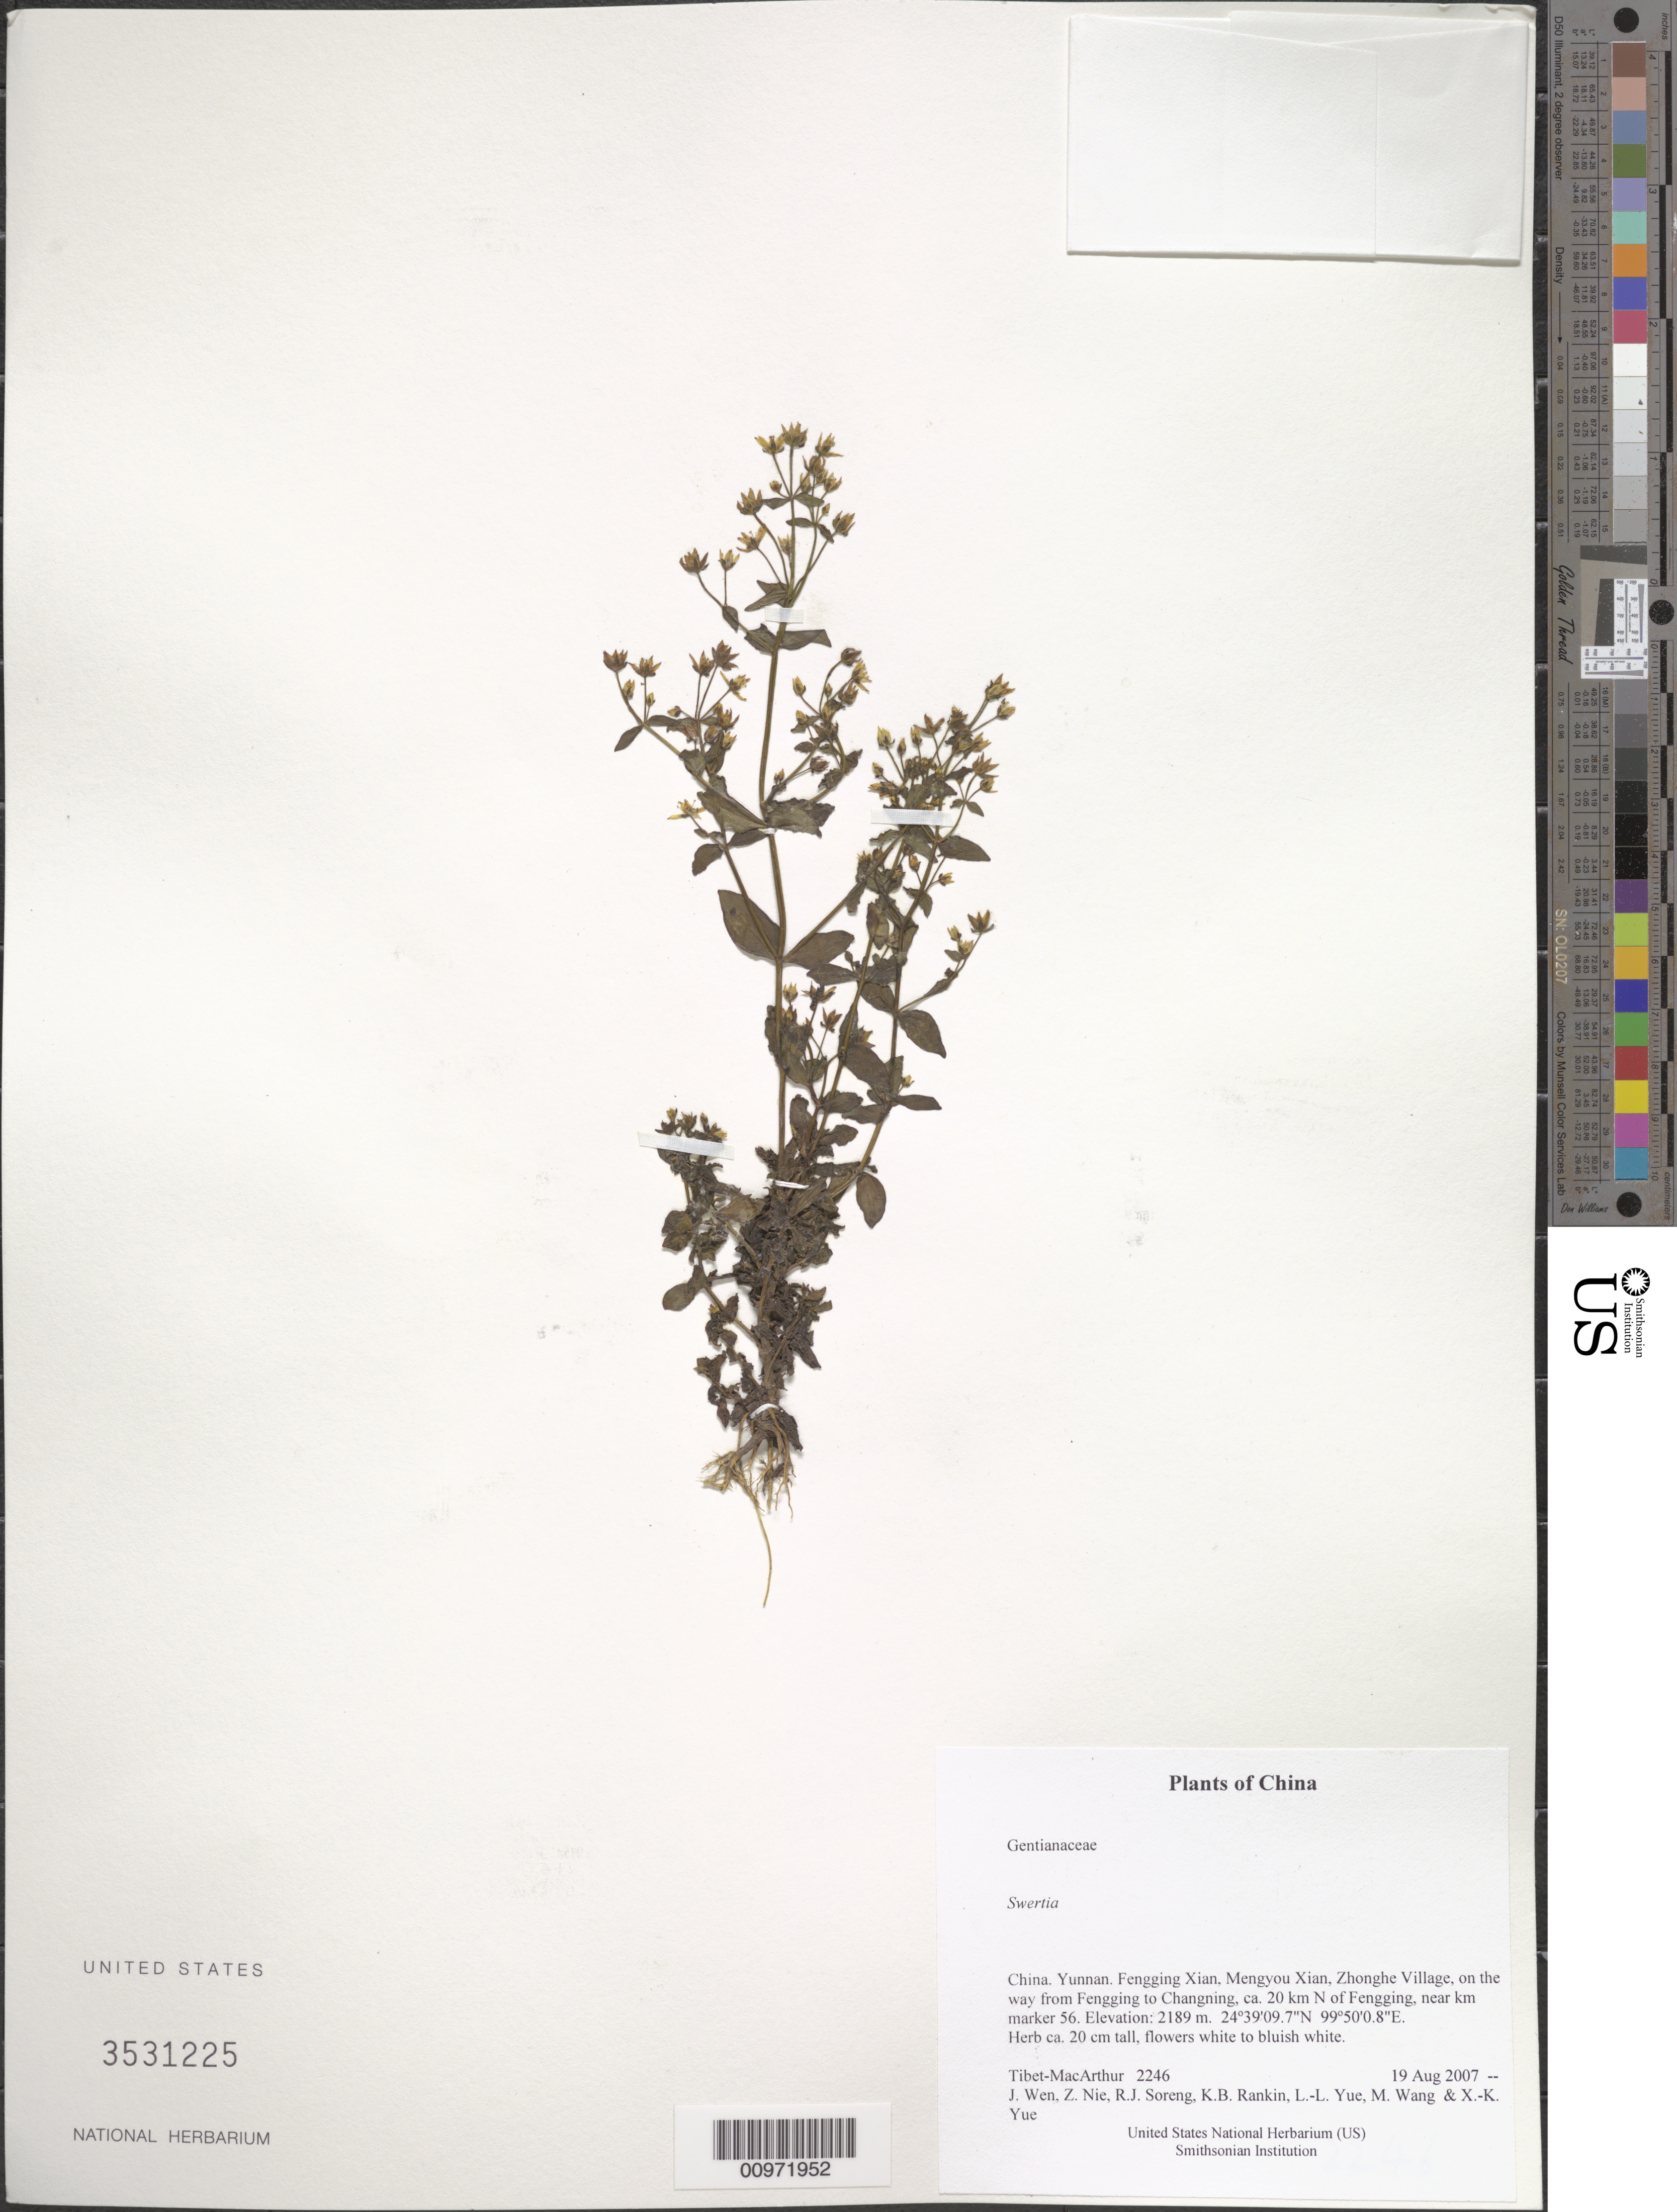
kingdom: Plantae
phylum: Tracheophyta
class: Magnoliopsida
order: Gentianales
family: Gentianaceae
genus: Swertia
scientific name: Swertia sp.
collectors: Tibet-MacArthur, J. Wen, Z. Nie, R. J. Soreng, K. Rankin, L. Yue, M. Wang & X. Yue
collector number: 2246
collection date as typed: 19 Aug 2007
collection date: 2007-08-19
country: China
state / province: Yunnan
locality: Fengging Xian, Mengyou Xian, Zhonghe Village, on the way from Fengging to Changning, ca. 20 km N of Fengging, near km marker 56.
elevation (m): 2189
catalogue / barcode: US 3531225